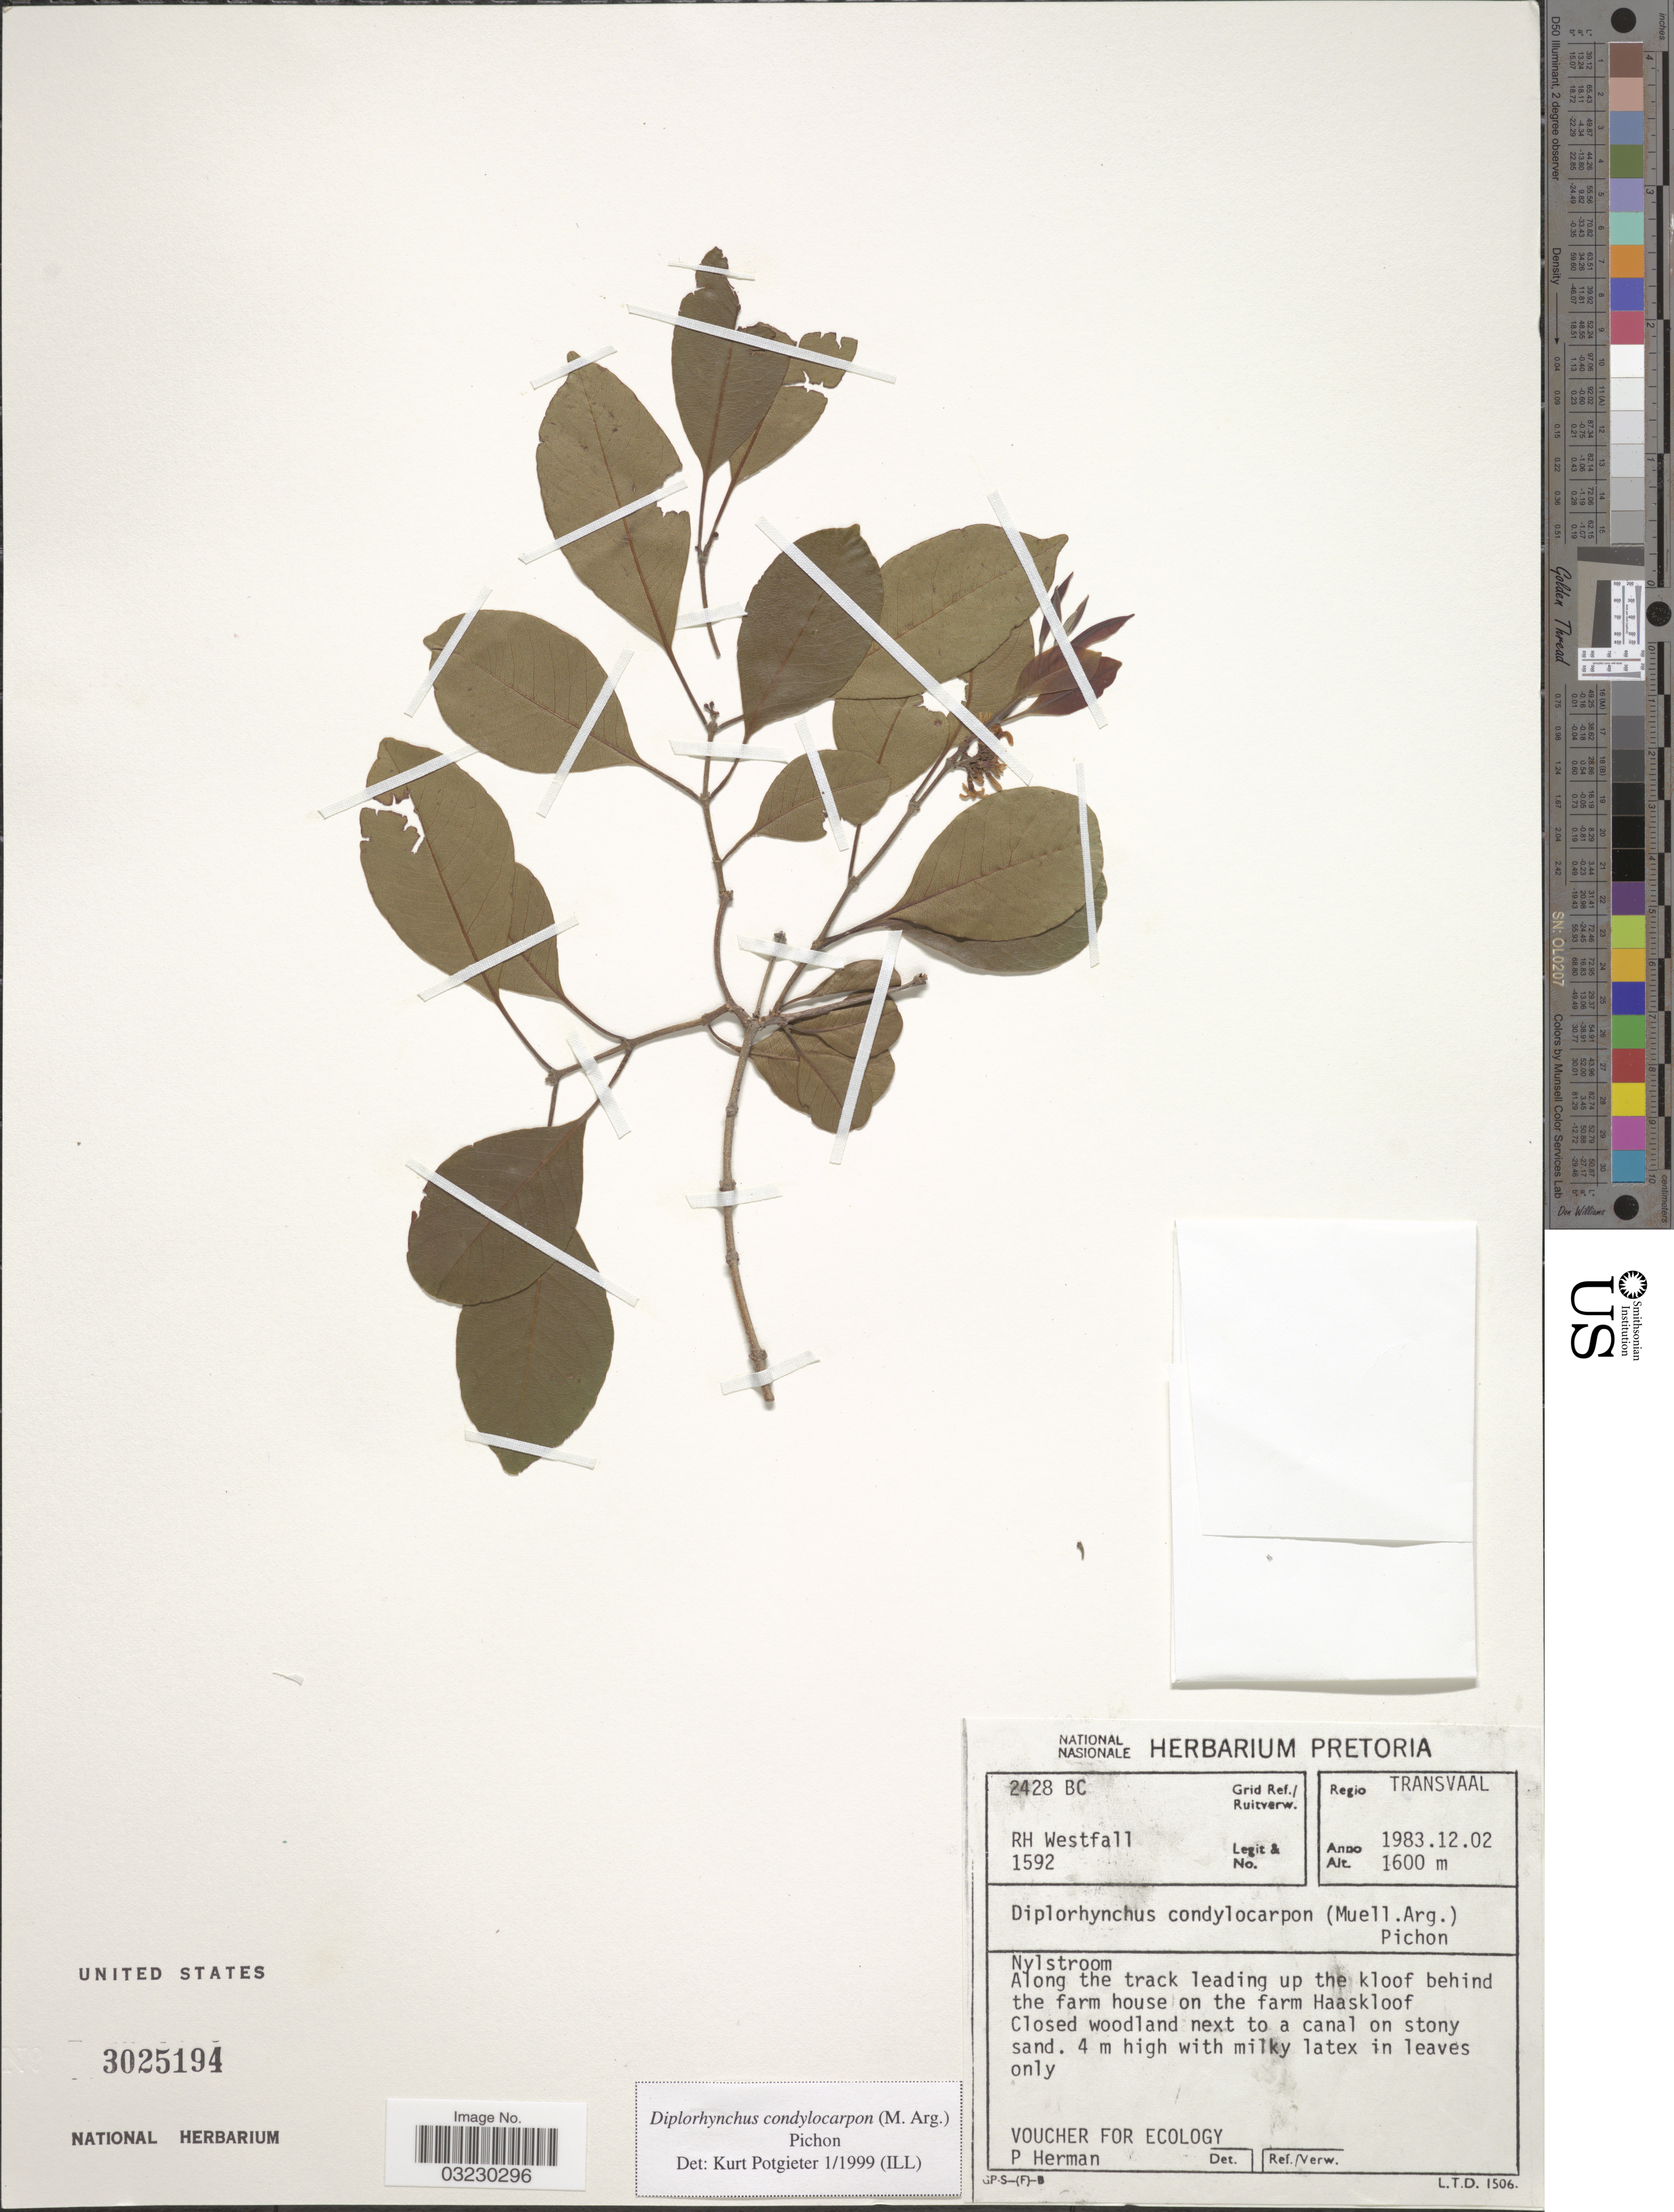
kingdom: Plantae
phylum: Tracheophyta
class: Magnoliopsida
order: Gentianales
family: Apocynaceae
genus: Diplorhynchus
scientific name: Diplorhynchus condylocarpon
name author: (Müll. Arg.) Pichon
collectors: R. Westfall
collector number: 1592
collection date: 1983-12-02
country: South Africa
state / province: Limpopo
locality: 2428 BC Grid Ref./ Ruiverw. Regio Transvaal. Nylstroom. Along the track leading up the kloof behind the farm house on the farm Haaskloof.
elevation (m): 1600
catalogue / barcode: US 3025194